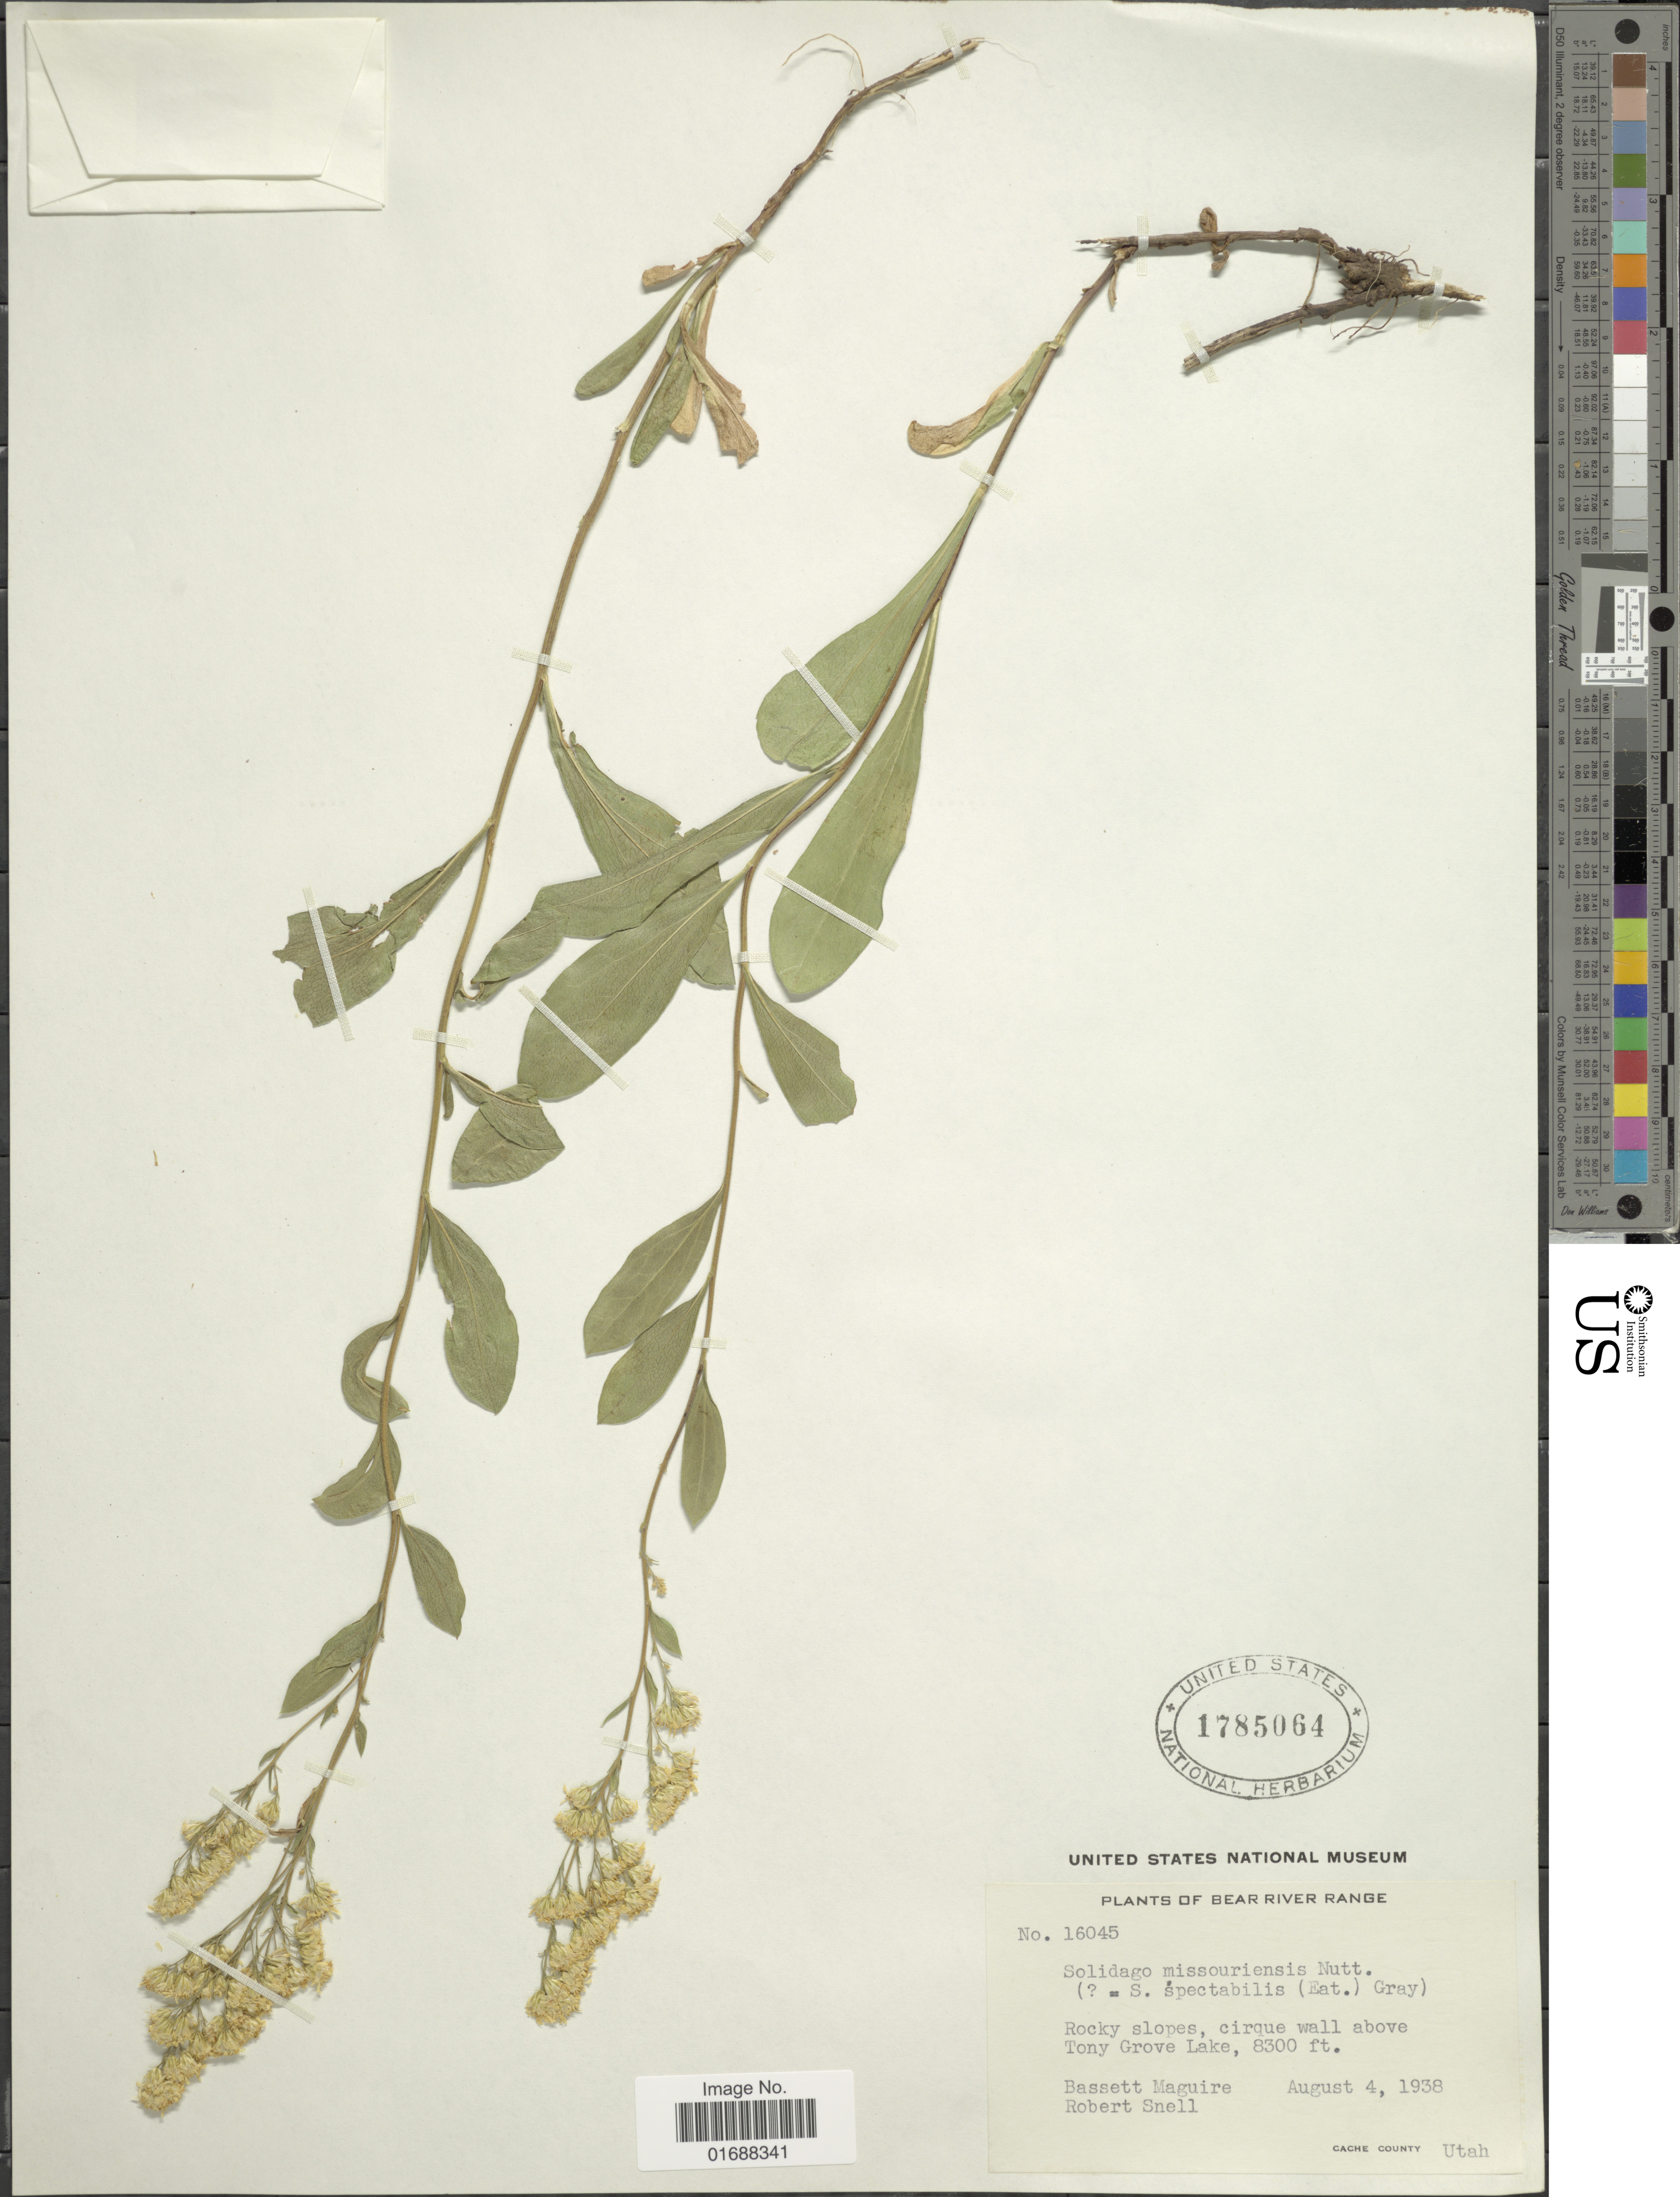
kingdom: Plantae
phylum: Tracheophyta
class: Magnoliopsida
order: Asterales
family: Asteraceae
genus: Solidago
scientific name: Solidago missouriensis var. missouriensis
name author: Nutt.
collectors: B. Maguire & R. Snell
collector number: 16045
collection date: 1938-08-04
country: United States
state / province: Utah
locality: Bear River Range, Rocky Slopes, cirque wall above Tony Grove Lake.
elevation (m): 2530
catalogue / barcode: US 1785064